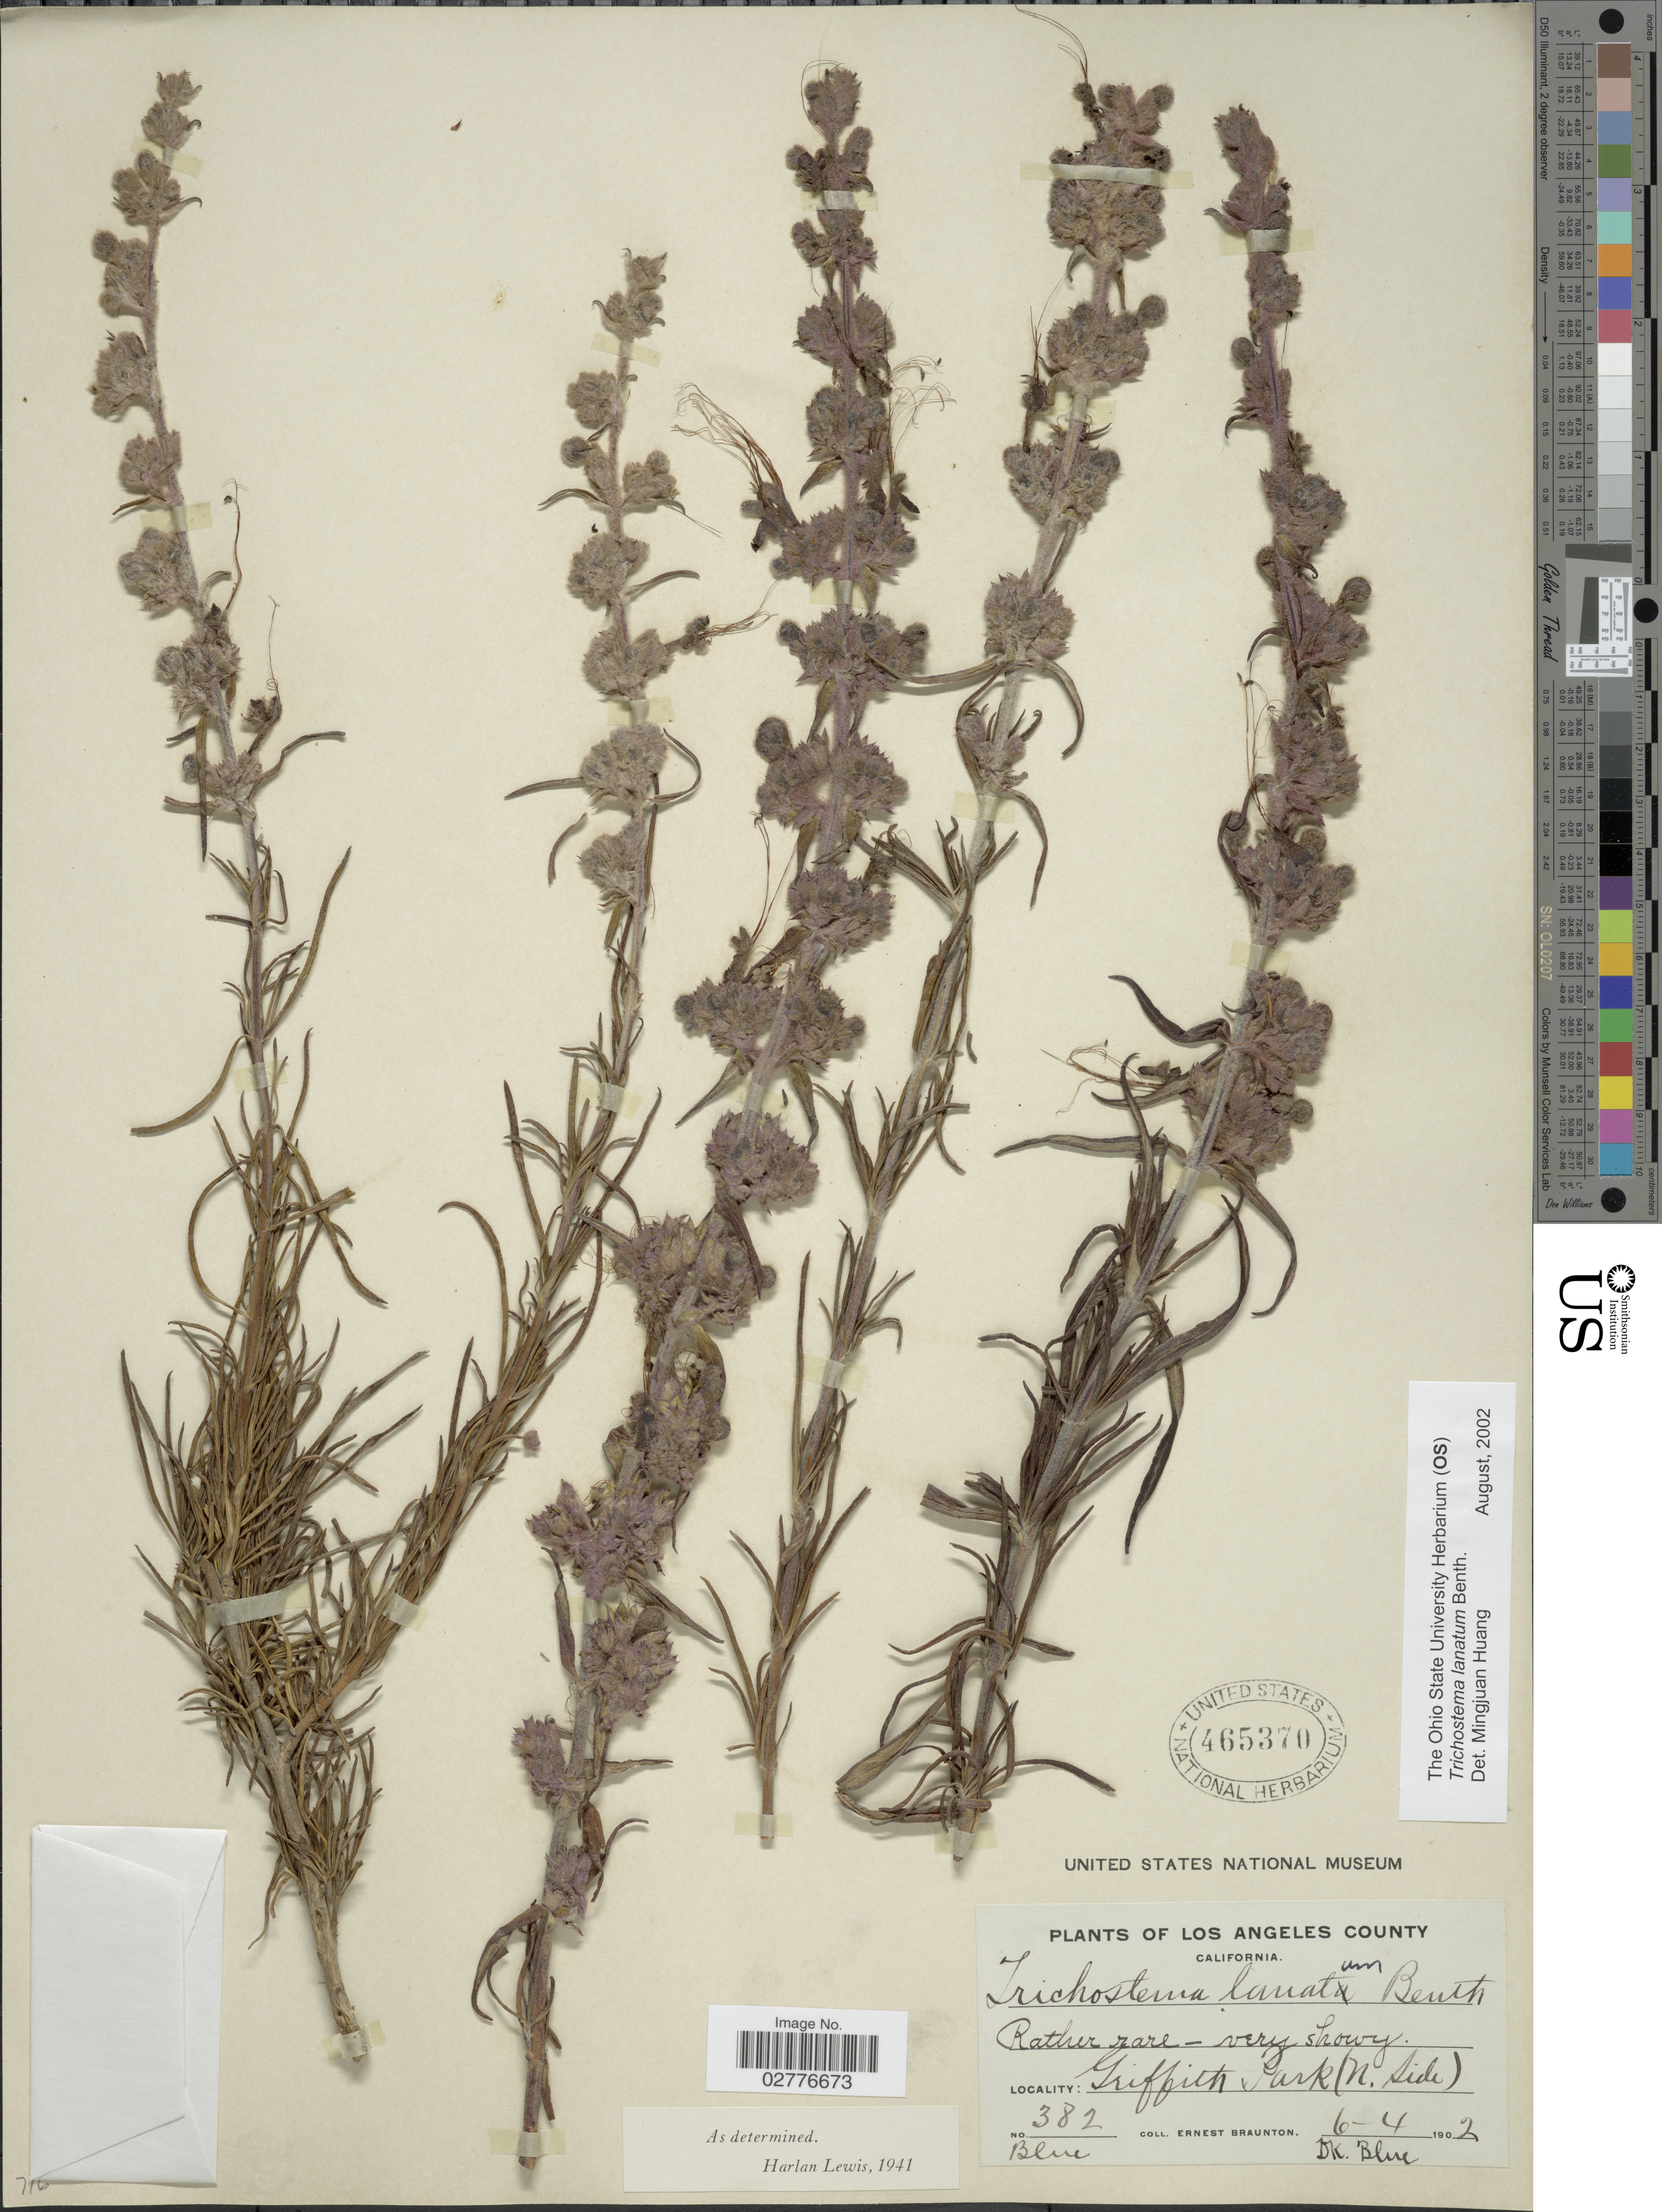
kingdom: Plantae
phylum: Tracheophyta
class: Magnoliopsida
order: Lamiales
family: Lamiaceae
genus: Trichostema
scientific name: Trichostema lanatum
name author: Benth.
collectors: E. Braunton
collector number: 382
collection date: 1902-06-04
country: United States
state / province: California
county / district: Los Angeles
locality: Los Angeles County. Griffith Park (N. side).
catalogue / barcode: US 465370